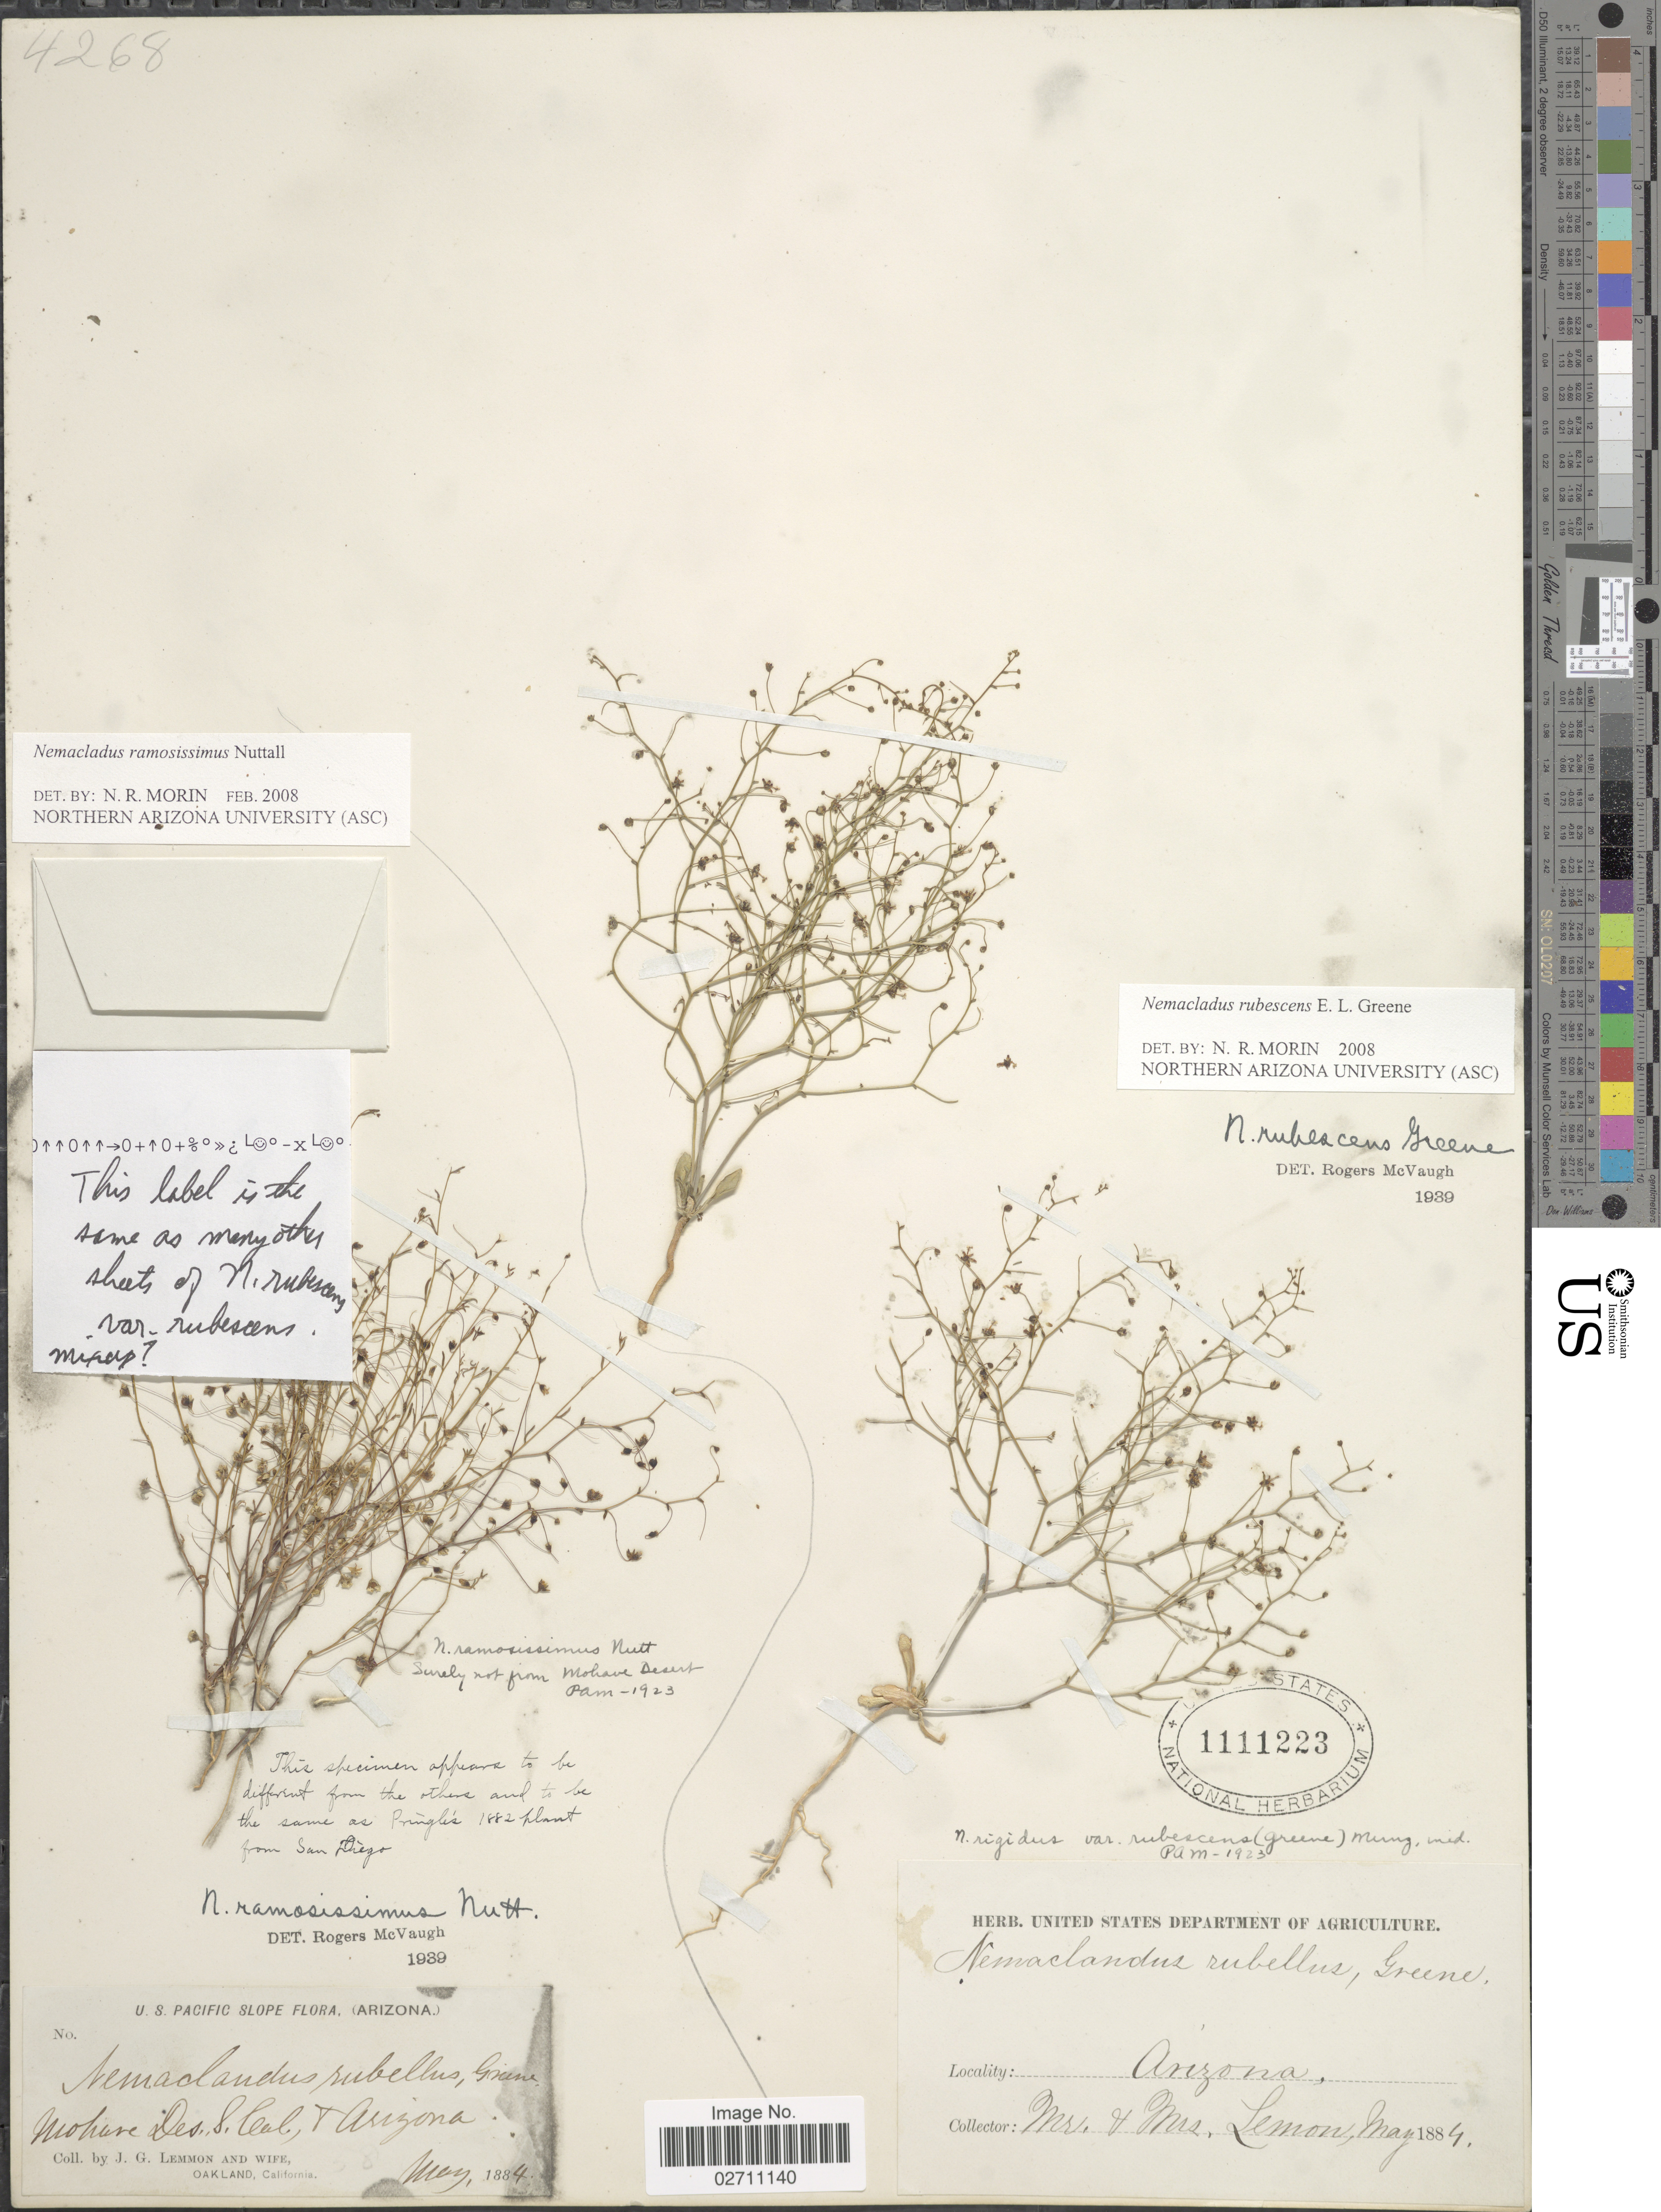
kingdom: Plantae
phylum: Tracheophyta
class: Magnoliopsida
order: Asterales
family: Campanulaceae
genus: Nemacladus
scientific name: Nemacladus ramosissimus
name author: Nutt.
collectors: J. Lemmon & Mrs. J. G. Lemmon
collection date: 1884-05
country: United States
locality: U.S. Pacific slope, Mohave Des., S. Cal., & Arizona.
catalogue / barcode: US 1111223